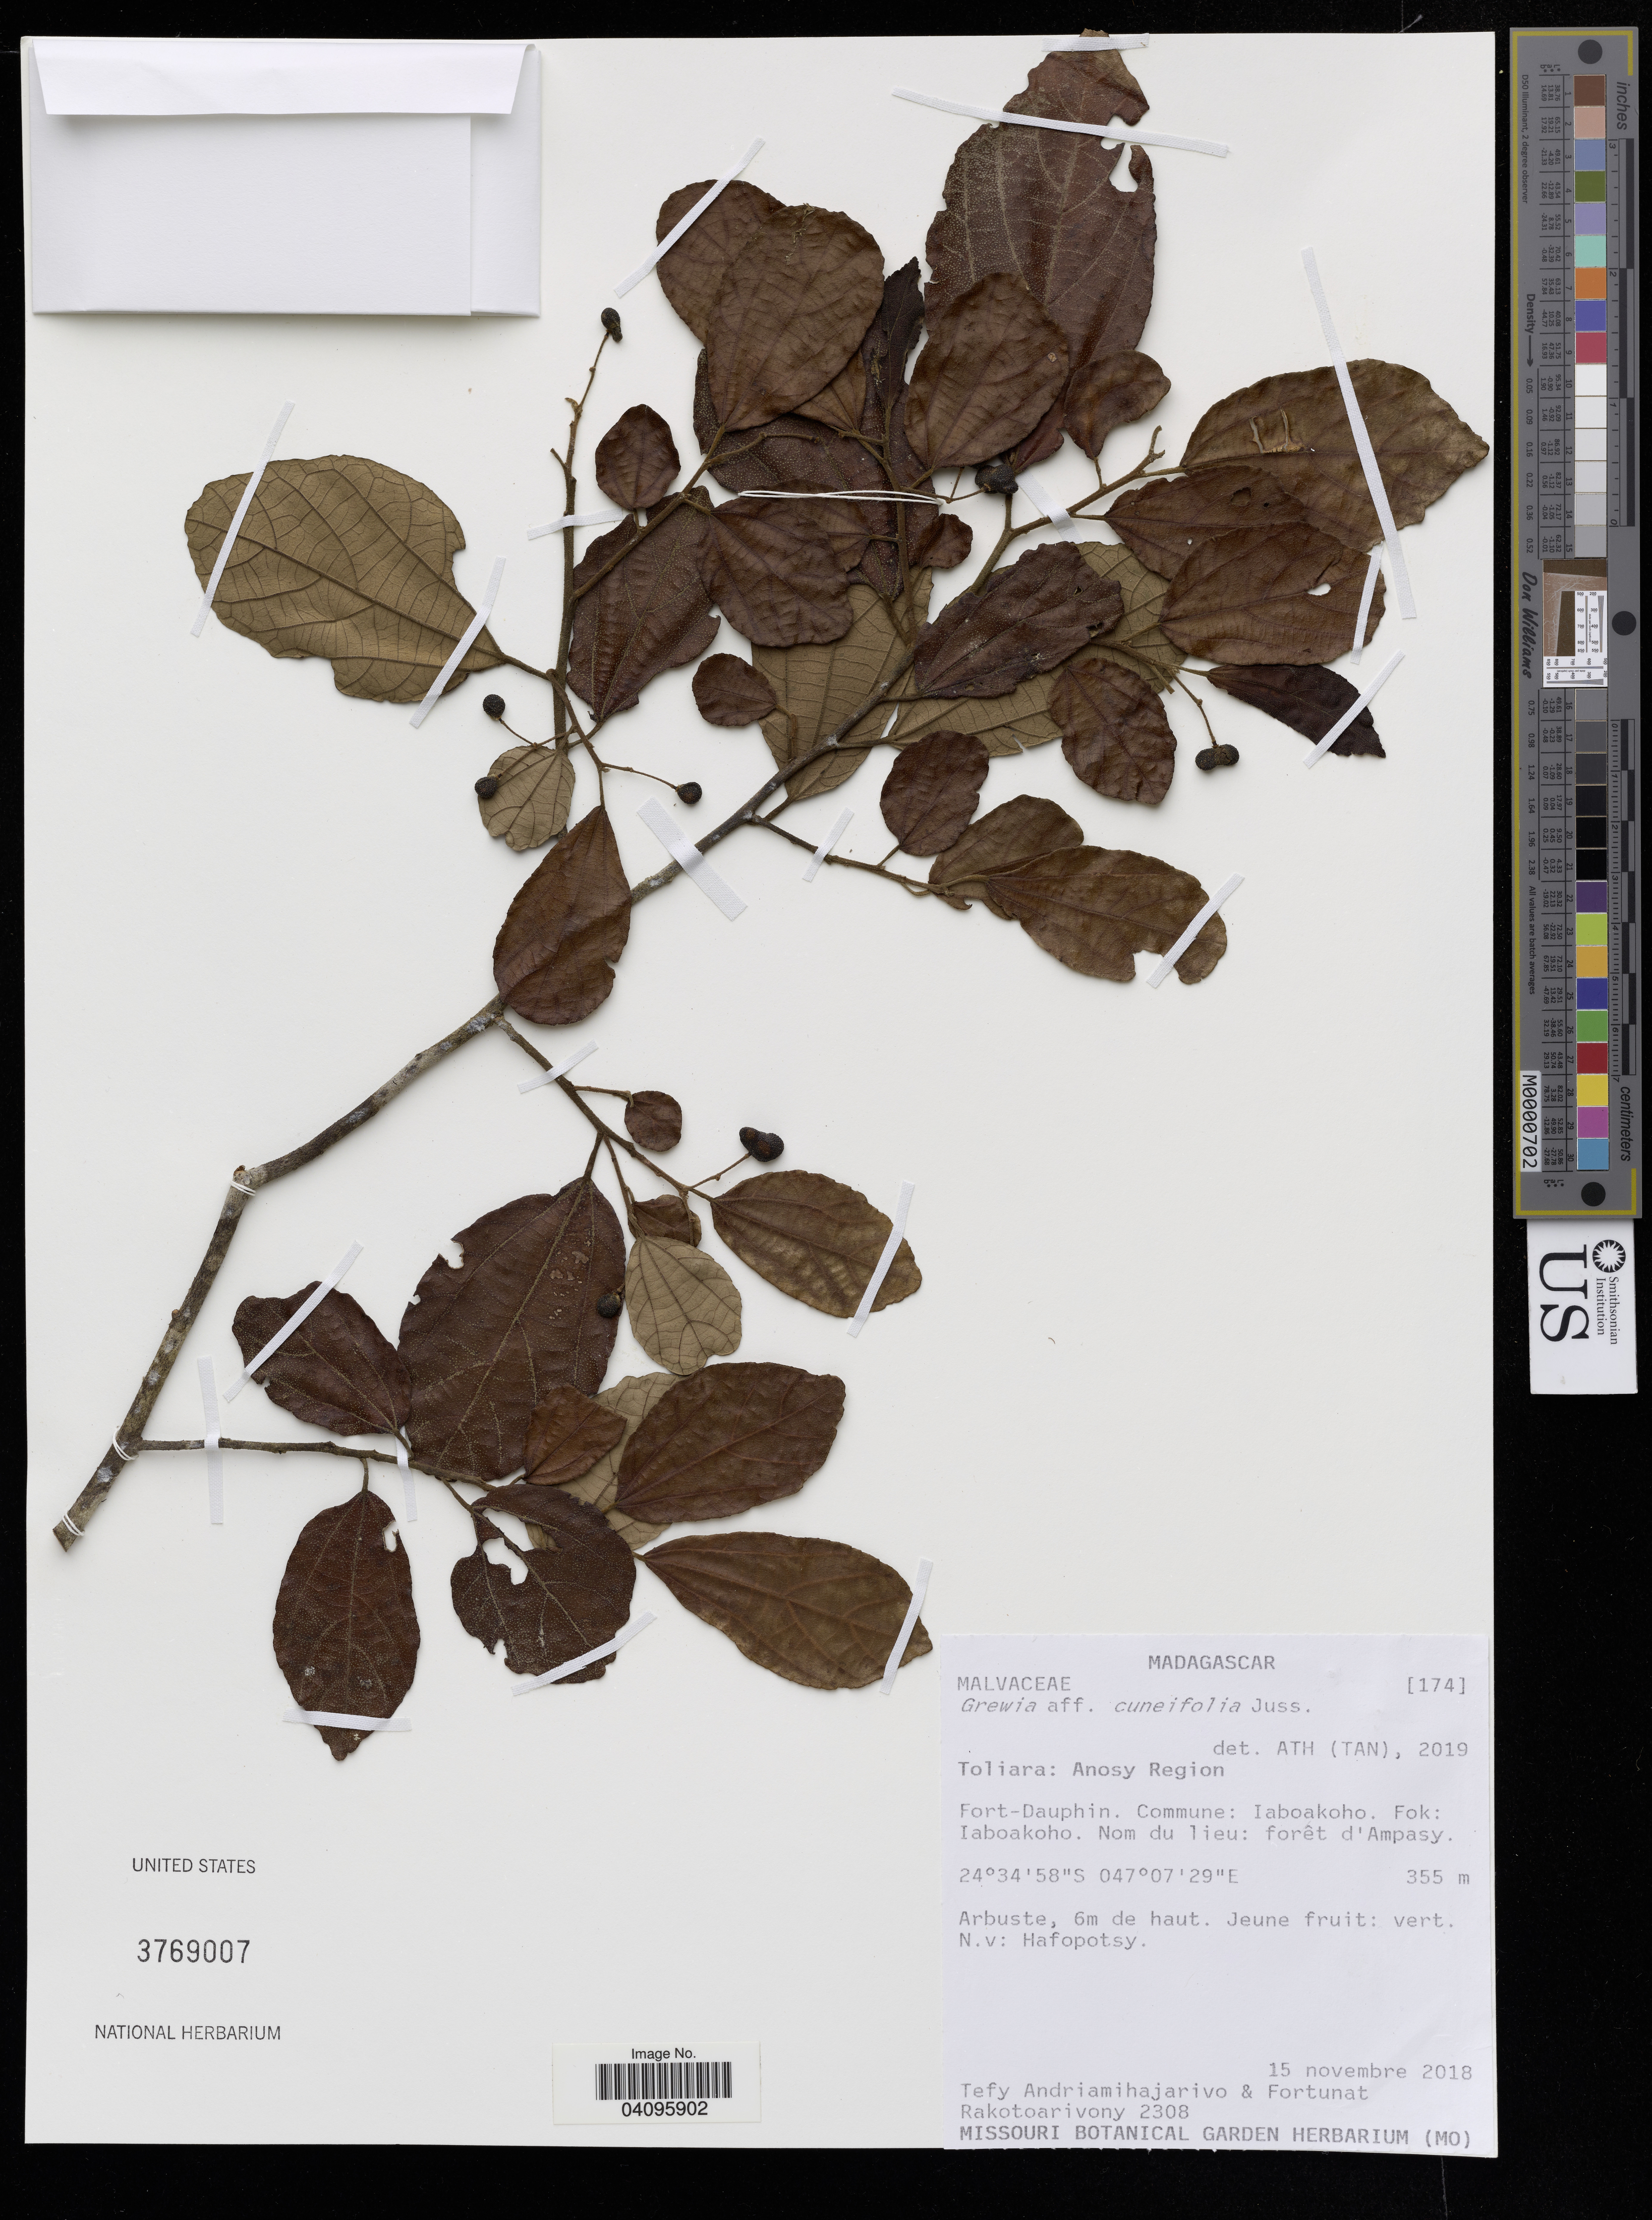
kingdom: Plantae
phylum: Tracheophyta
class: Magnoliopsida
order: Malvales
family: Malvaceae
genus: Grewia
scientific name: Grewia cuneifolia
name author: Juss.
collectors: T. Andriamihajarivo & F. Rakotoarivony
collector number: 2308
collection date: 2018-11-15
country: Madagascar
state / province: Toliara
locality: Anosy Region, Fort-Dauphin, Commune: Iaboakoho, Fok: Iaboakoho, Nom du lieu: forêt d'Ampasy.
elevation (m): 355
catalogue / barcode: US 3769007